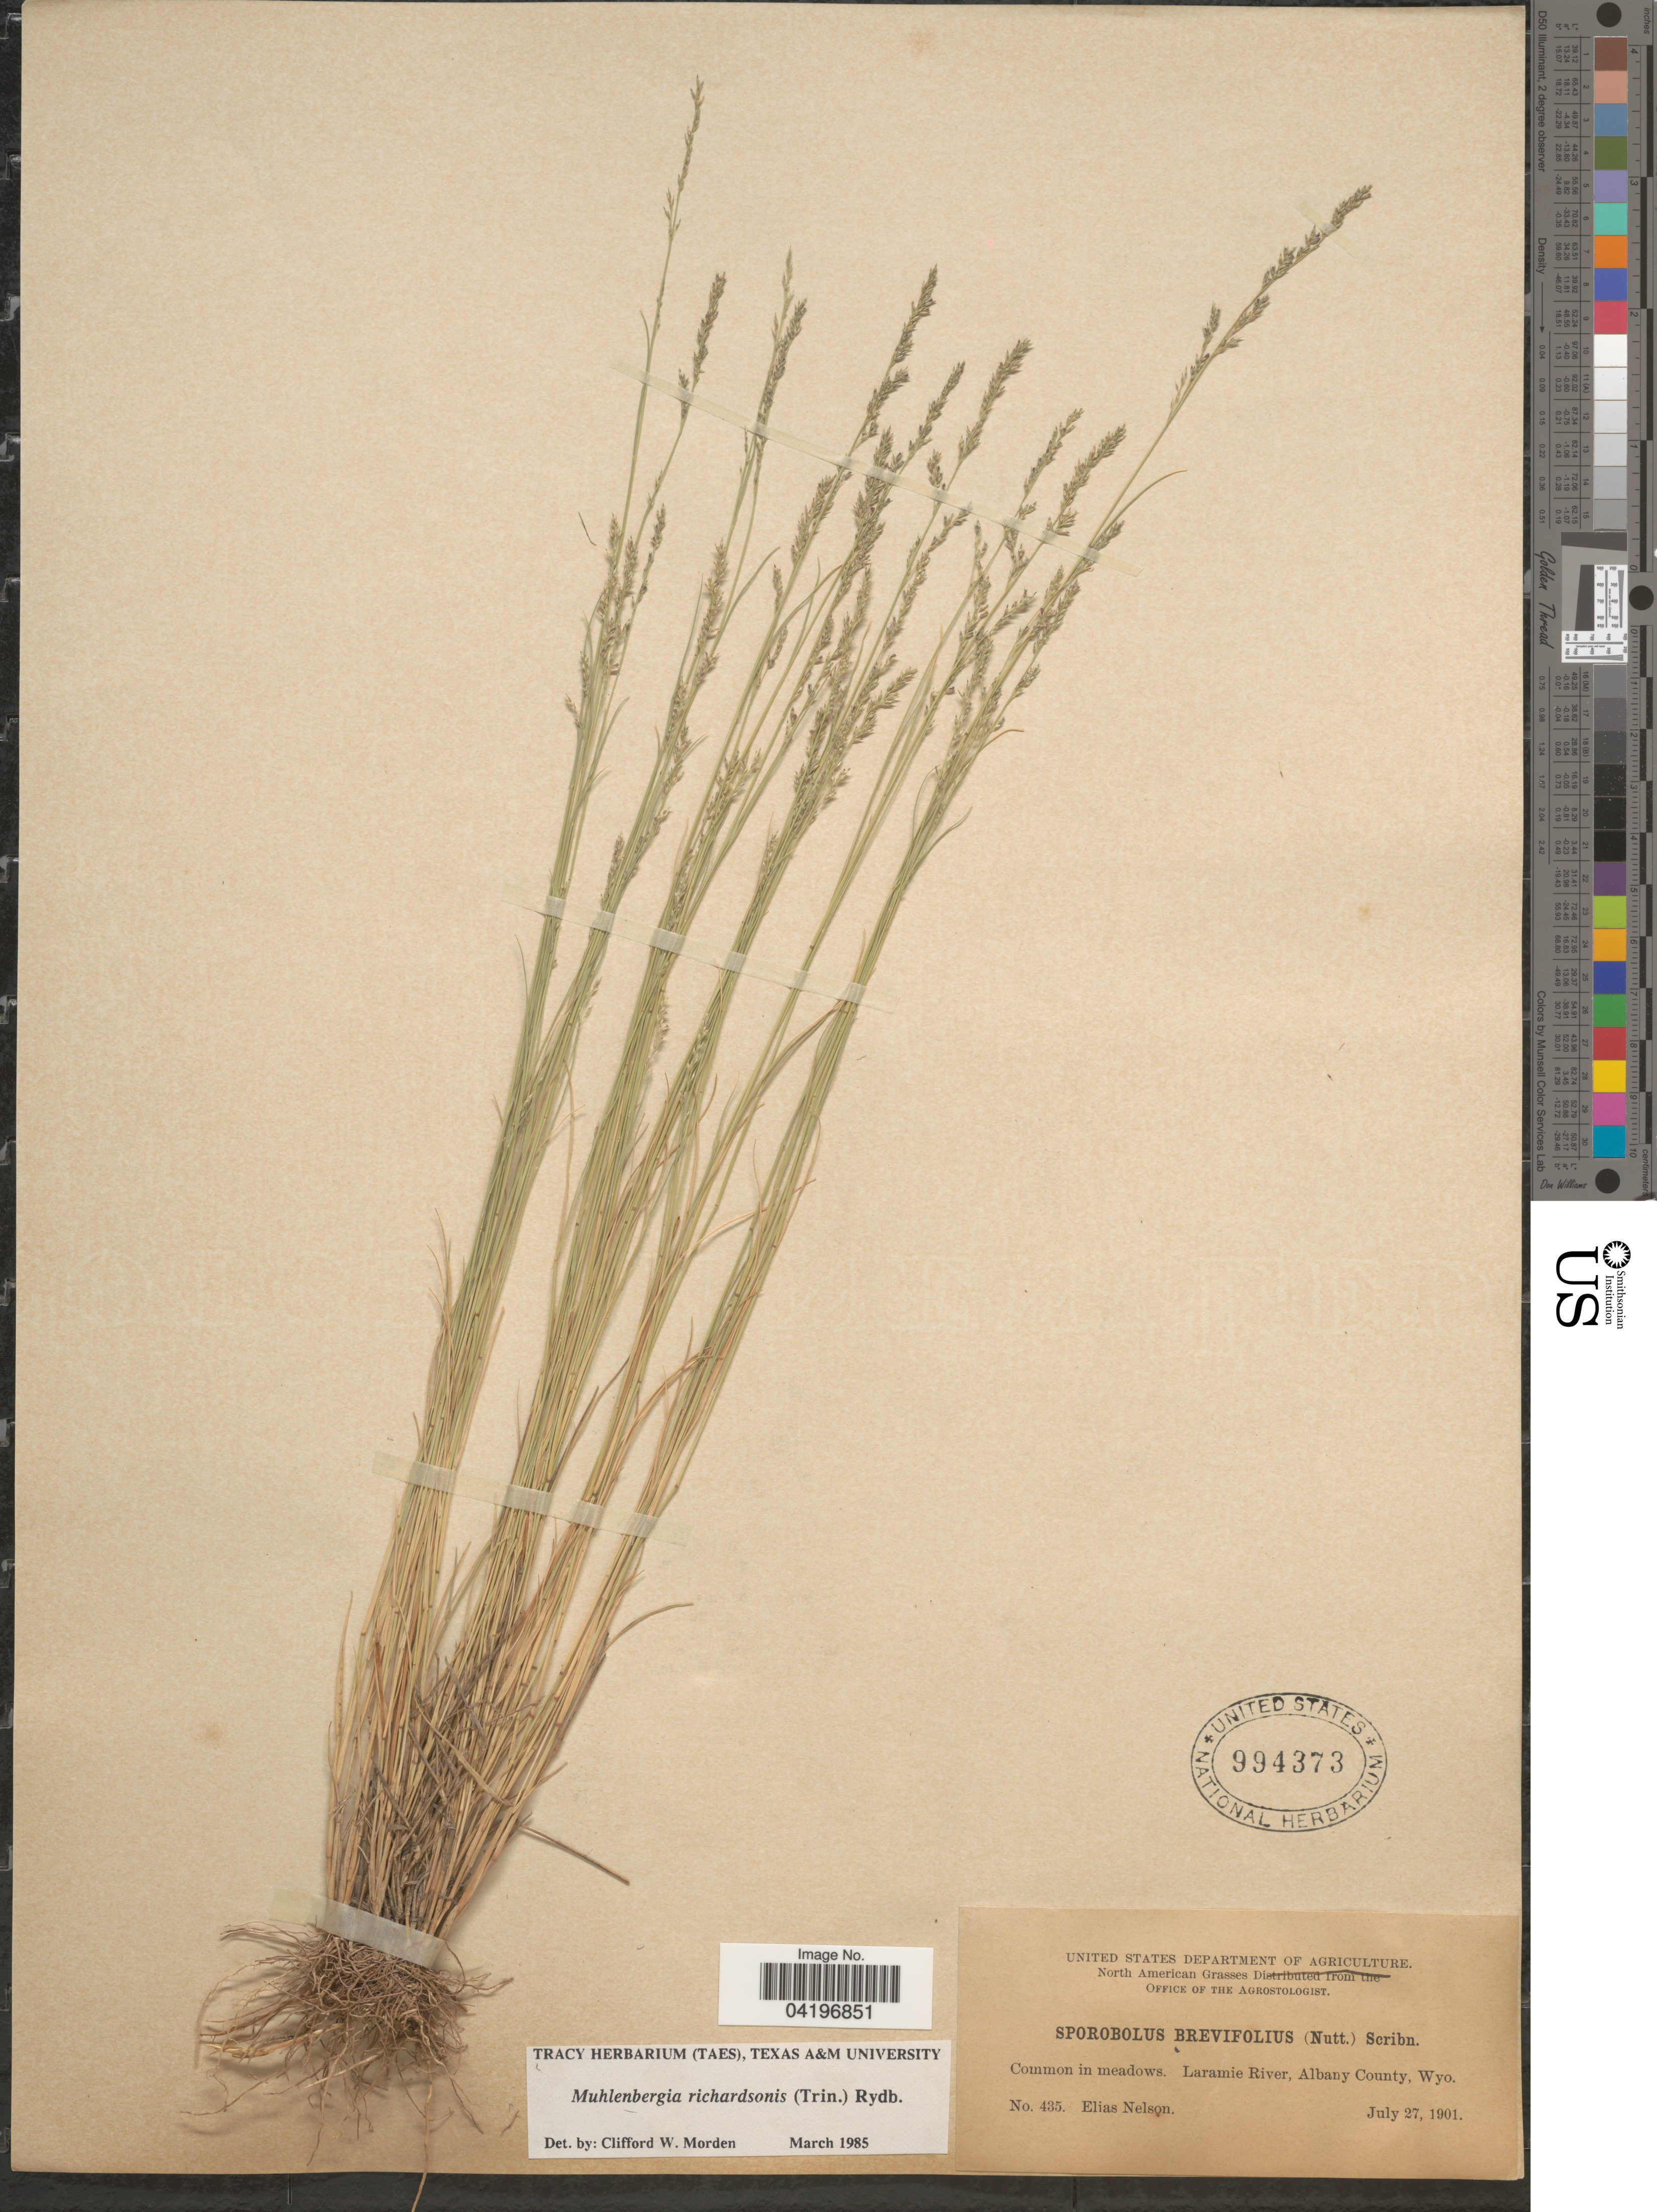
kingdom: Plantae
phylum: Tracheophyta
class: Liliopsida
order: Poales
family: Poaceae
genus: Muhlenbergia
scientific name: Muhlenbergia richardsonis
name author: (Trin.) Rydb.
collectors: E. Nelson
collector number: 435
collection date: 1901-07-27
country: United States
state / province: Wyoming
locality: Laramie River, Albany County.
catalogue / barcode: US 994373